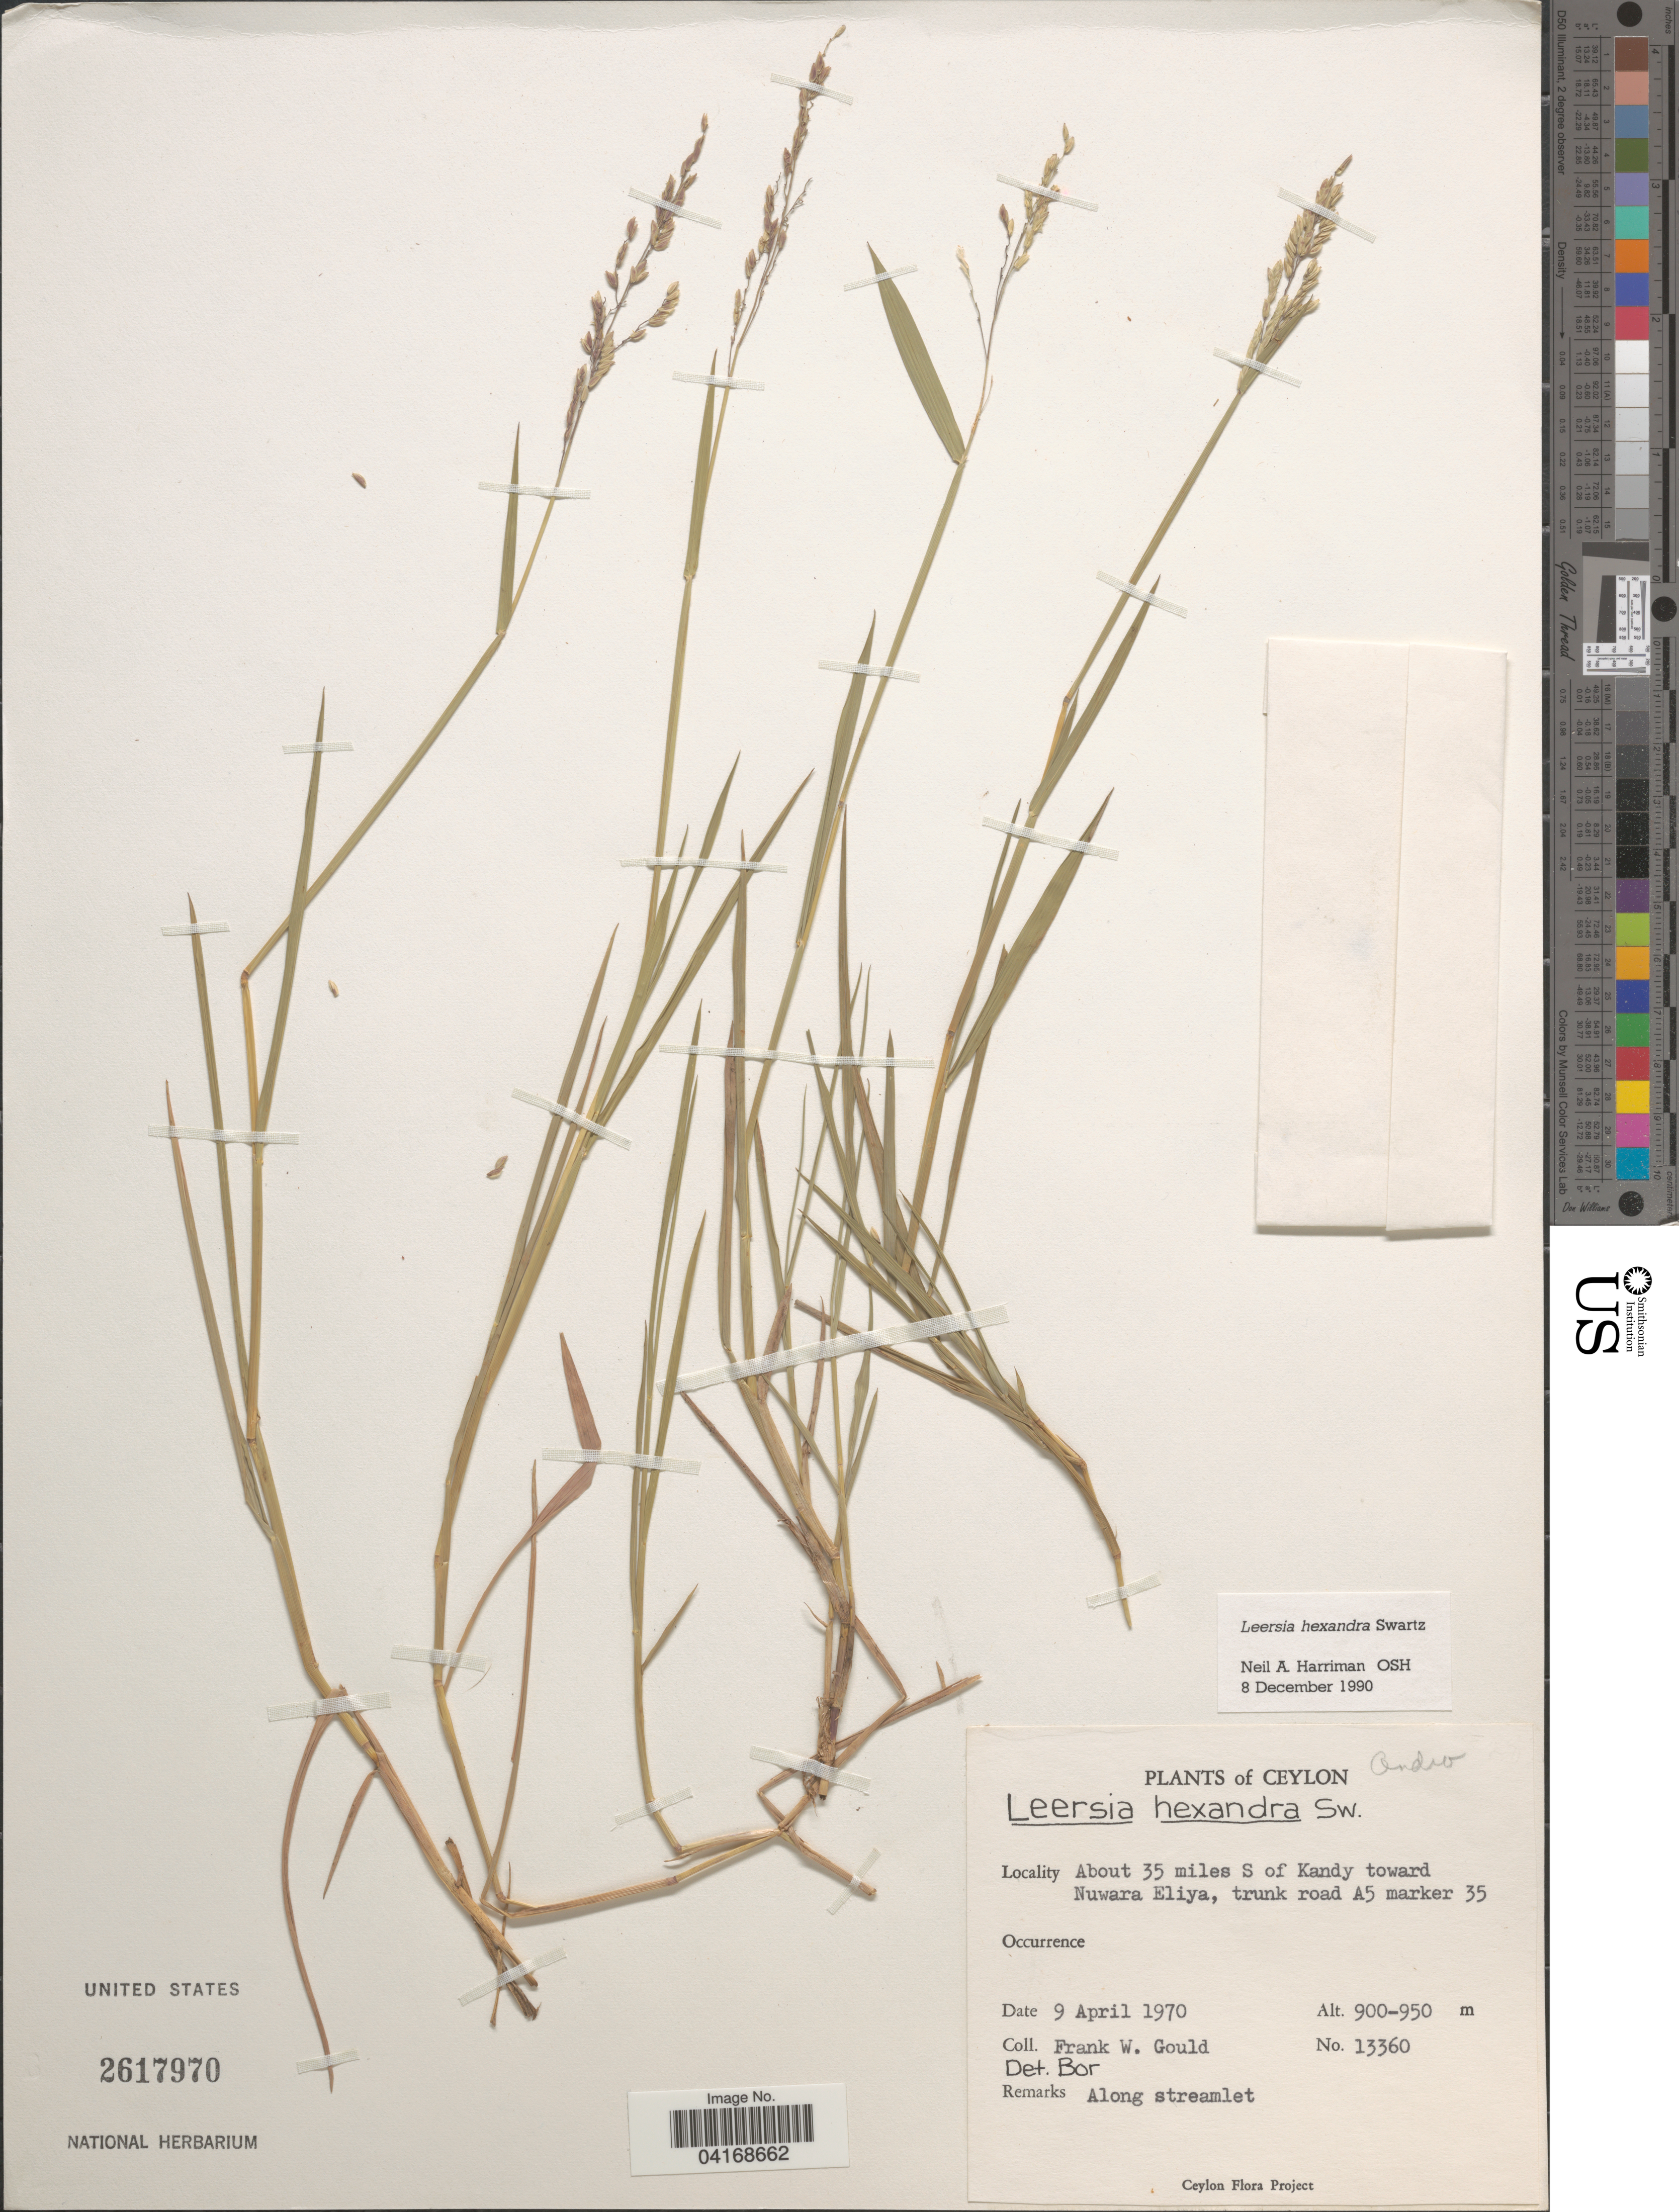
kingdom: Plantae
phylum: Tracheophyta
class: Liliopsida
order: Poales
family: Poaceae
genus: Leersia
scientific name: Leersia hexandra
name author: Sw.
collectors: F. W. Gould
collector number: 13360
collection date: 1970-04-09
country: Sri Lanka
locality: Ceylon. About 35 miles S of Kandy toward Nuwara Eliya, trunk road A5 marker 35.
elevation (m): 900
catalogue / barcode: US 2617970